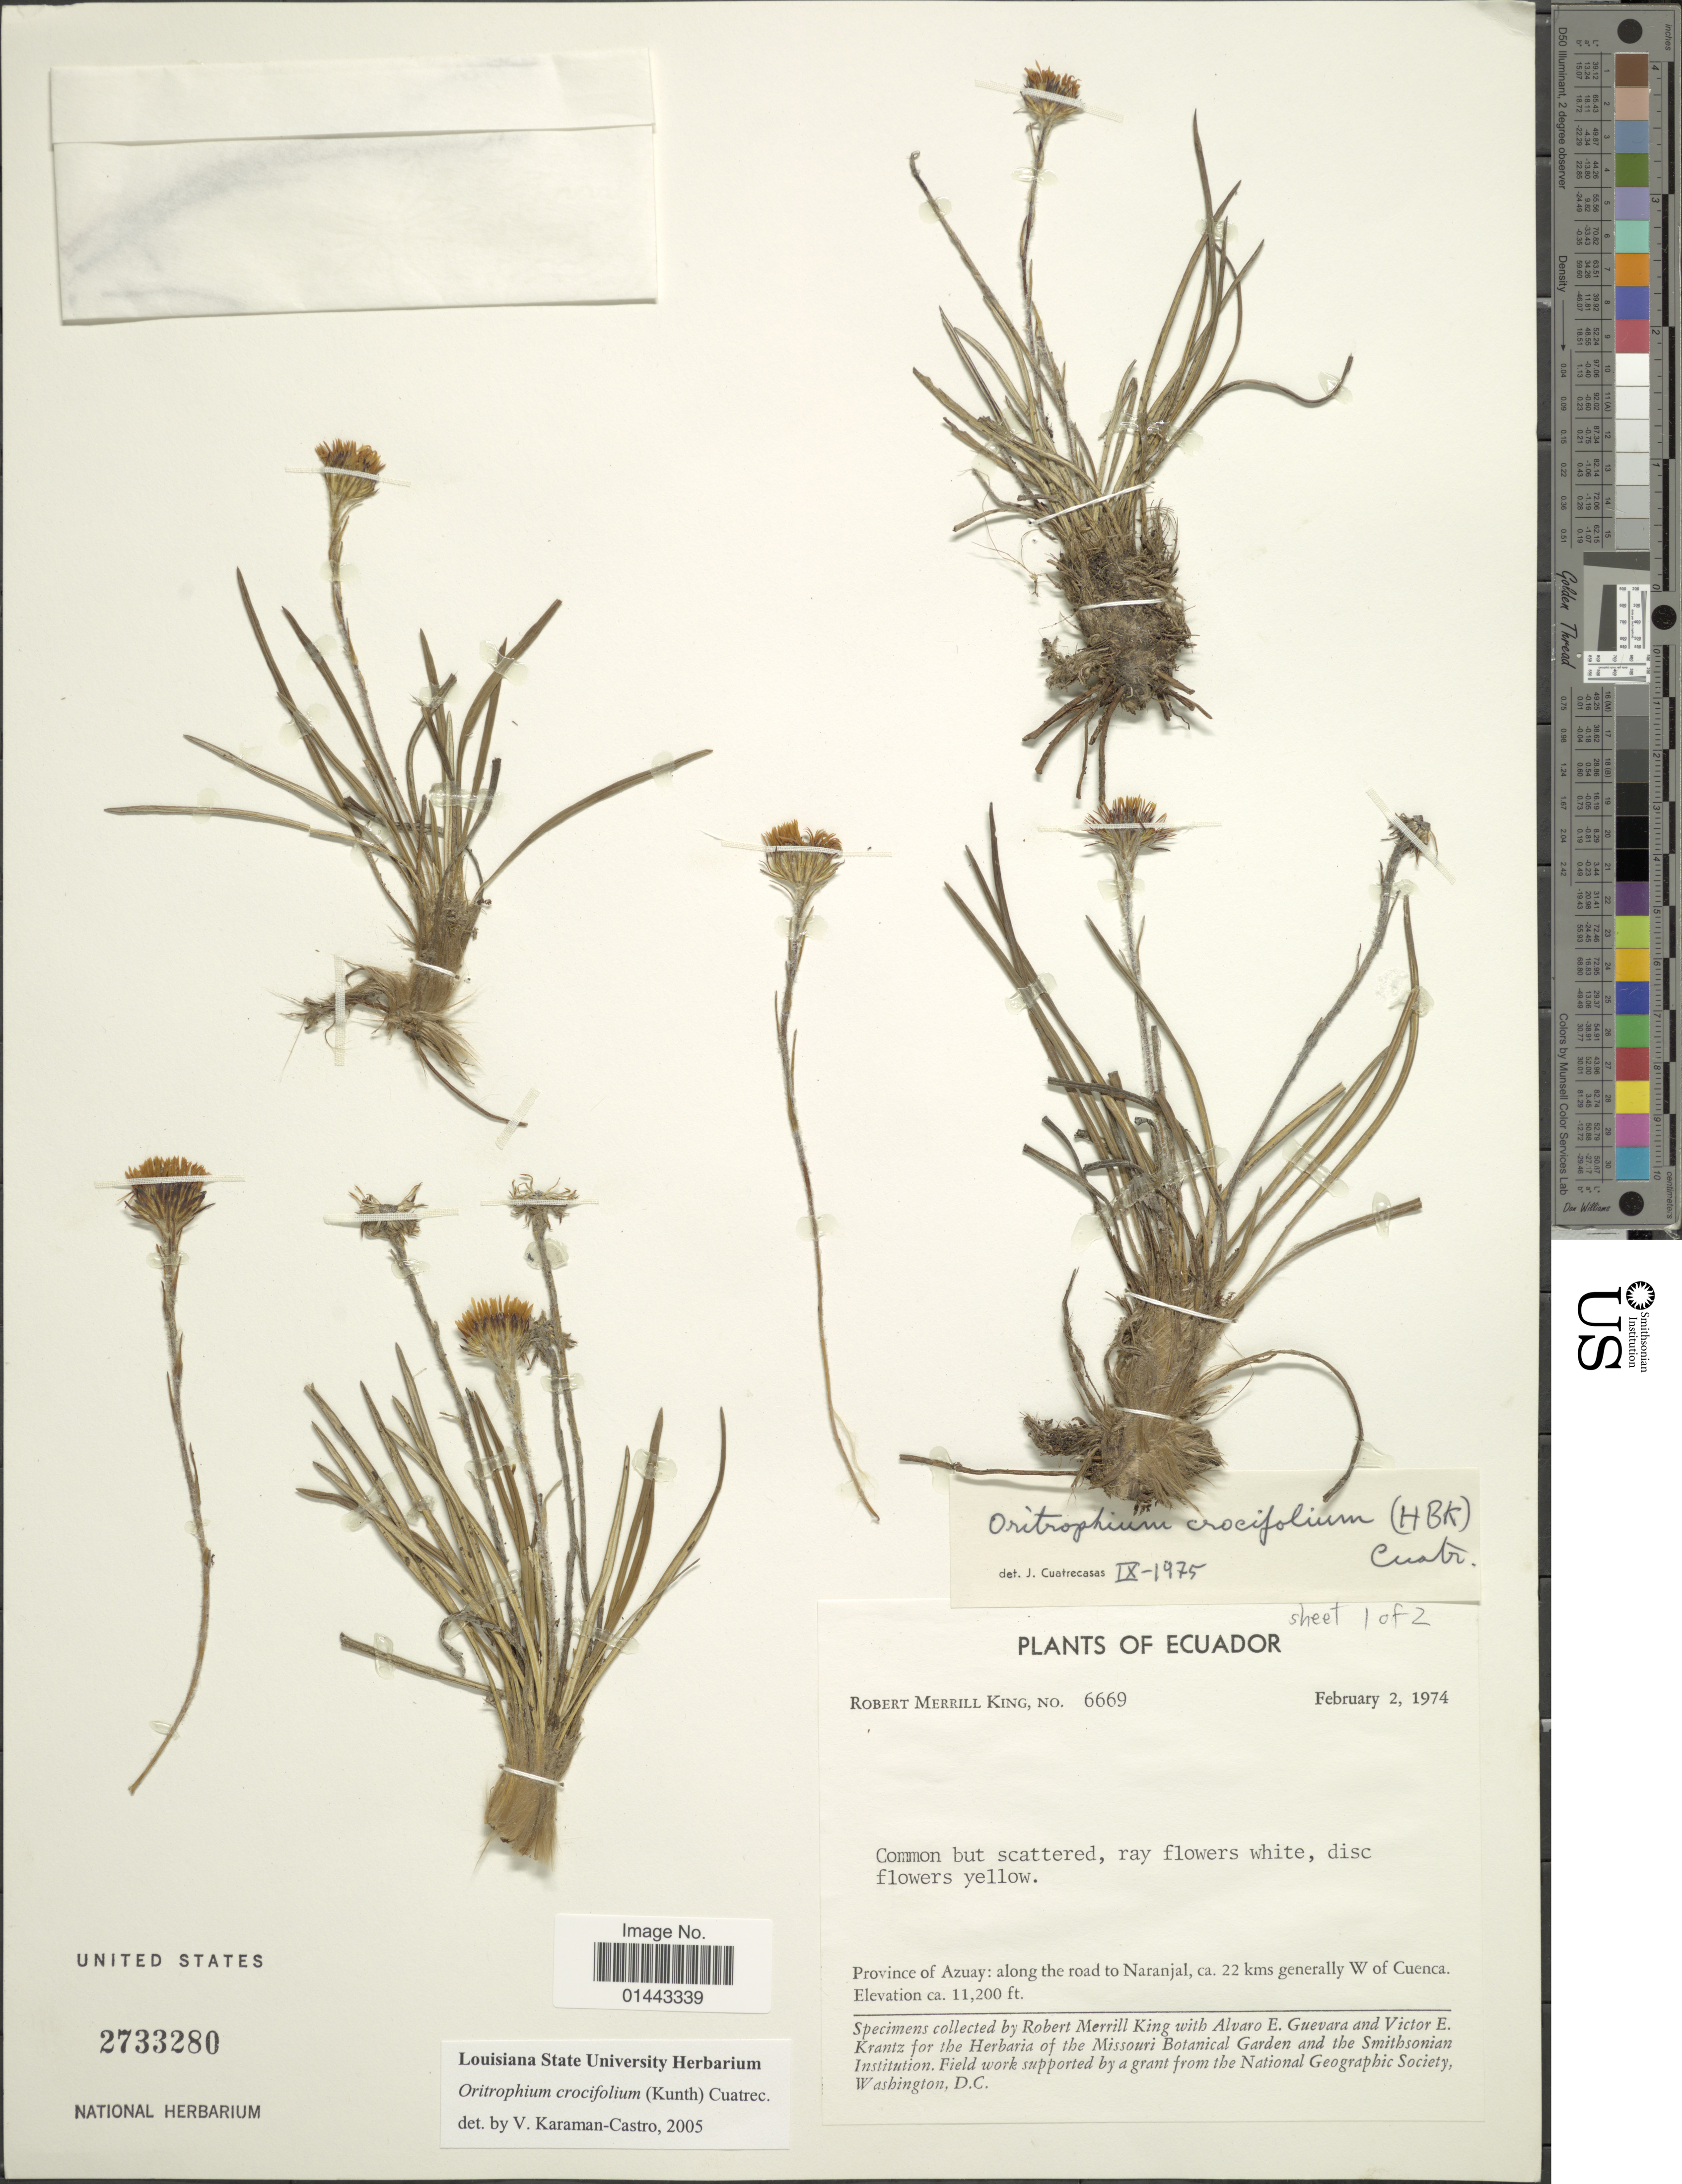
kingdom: Plantae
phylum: Tracheophyta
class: Magnoliopsida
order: Asterales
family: Asteraceae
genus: Oritrophium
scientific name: Oritrophium crocifolium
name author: (Kunth) Cuatrec.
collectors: R. M. King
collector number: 6669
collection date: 1974-02-02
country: Ecuador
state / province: Azuay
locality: Along the road to Naranjal, ca. 22 kms generally W of Cuenca.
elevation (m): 3414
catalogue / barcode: US 2733280